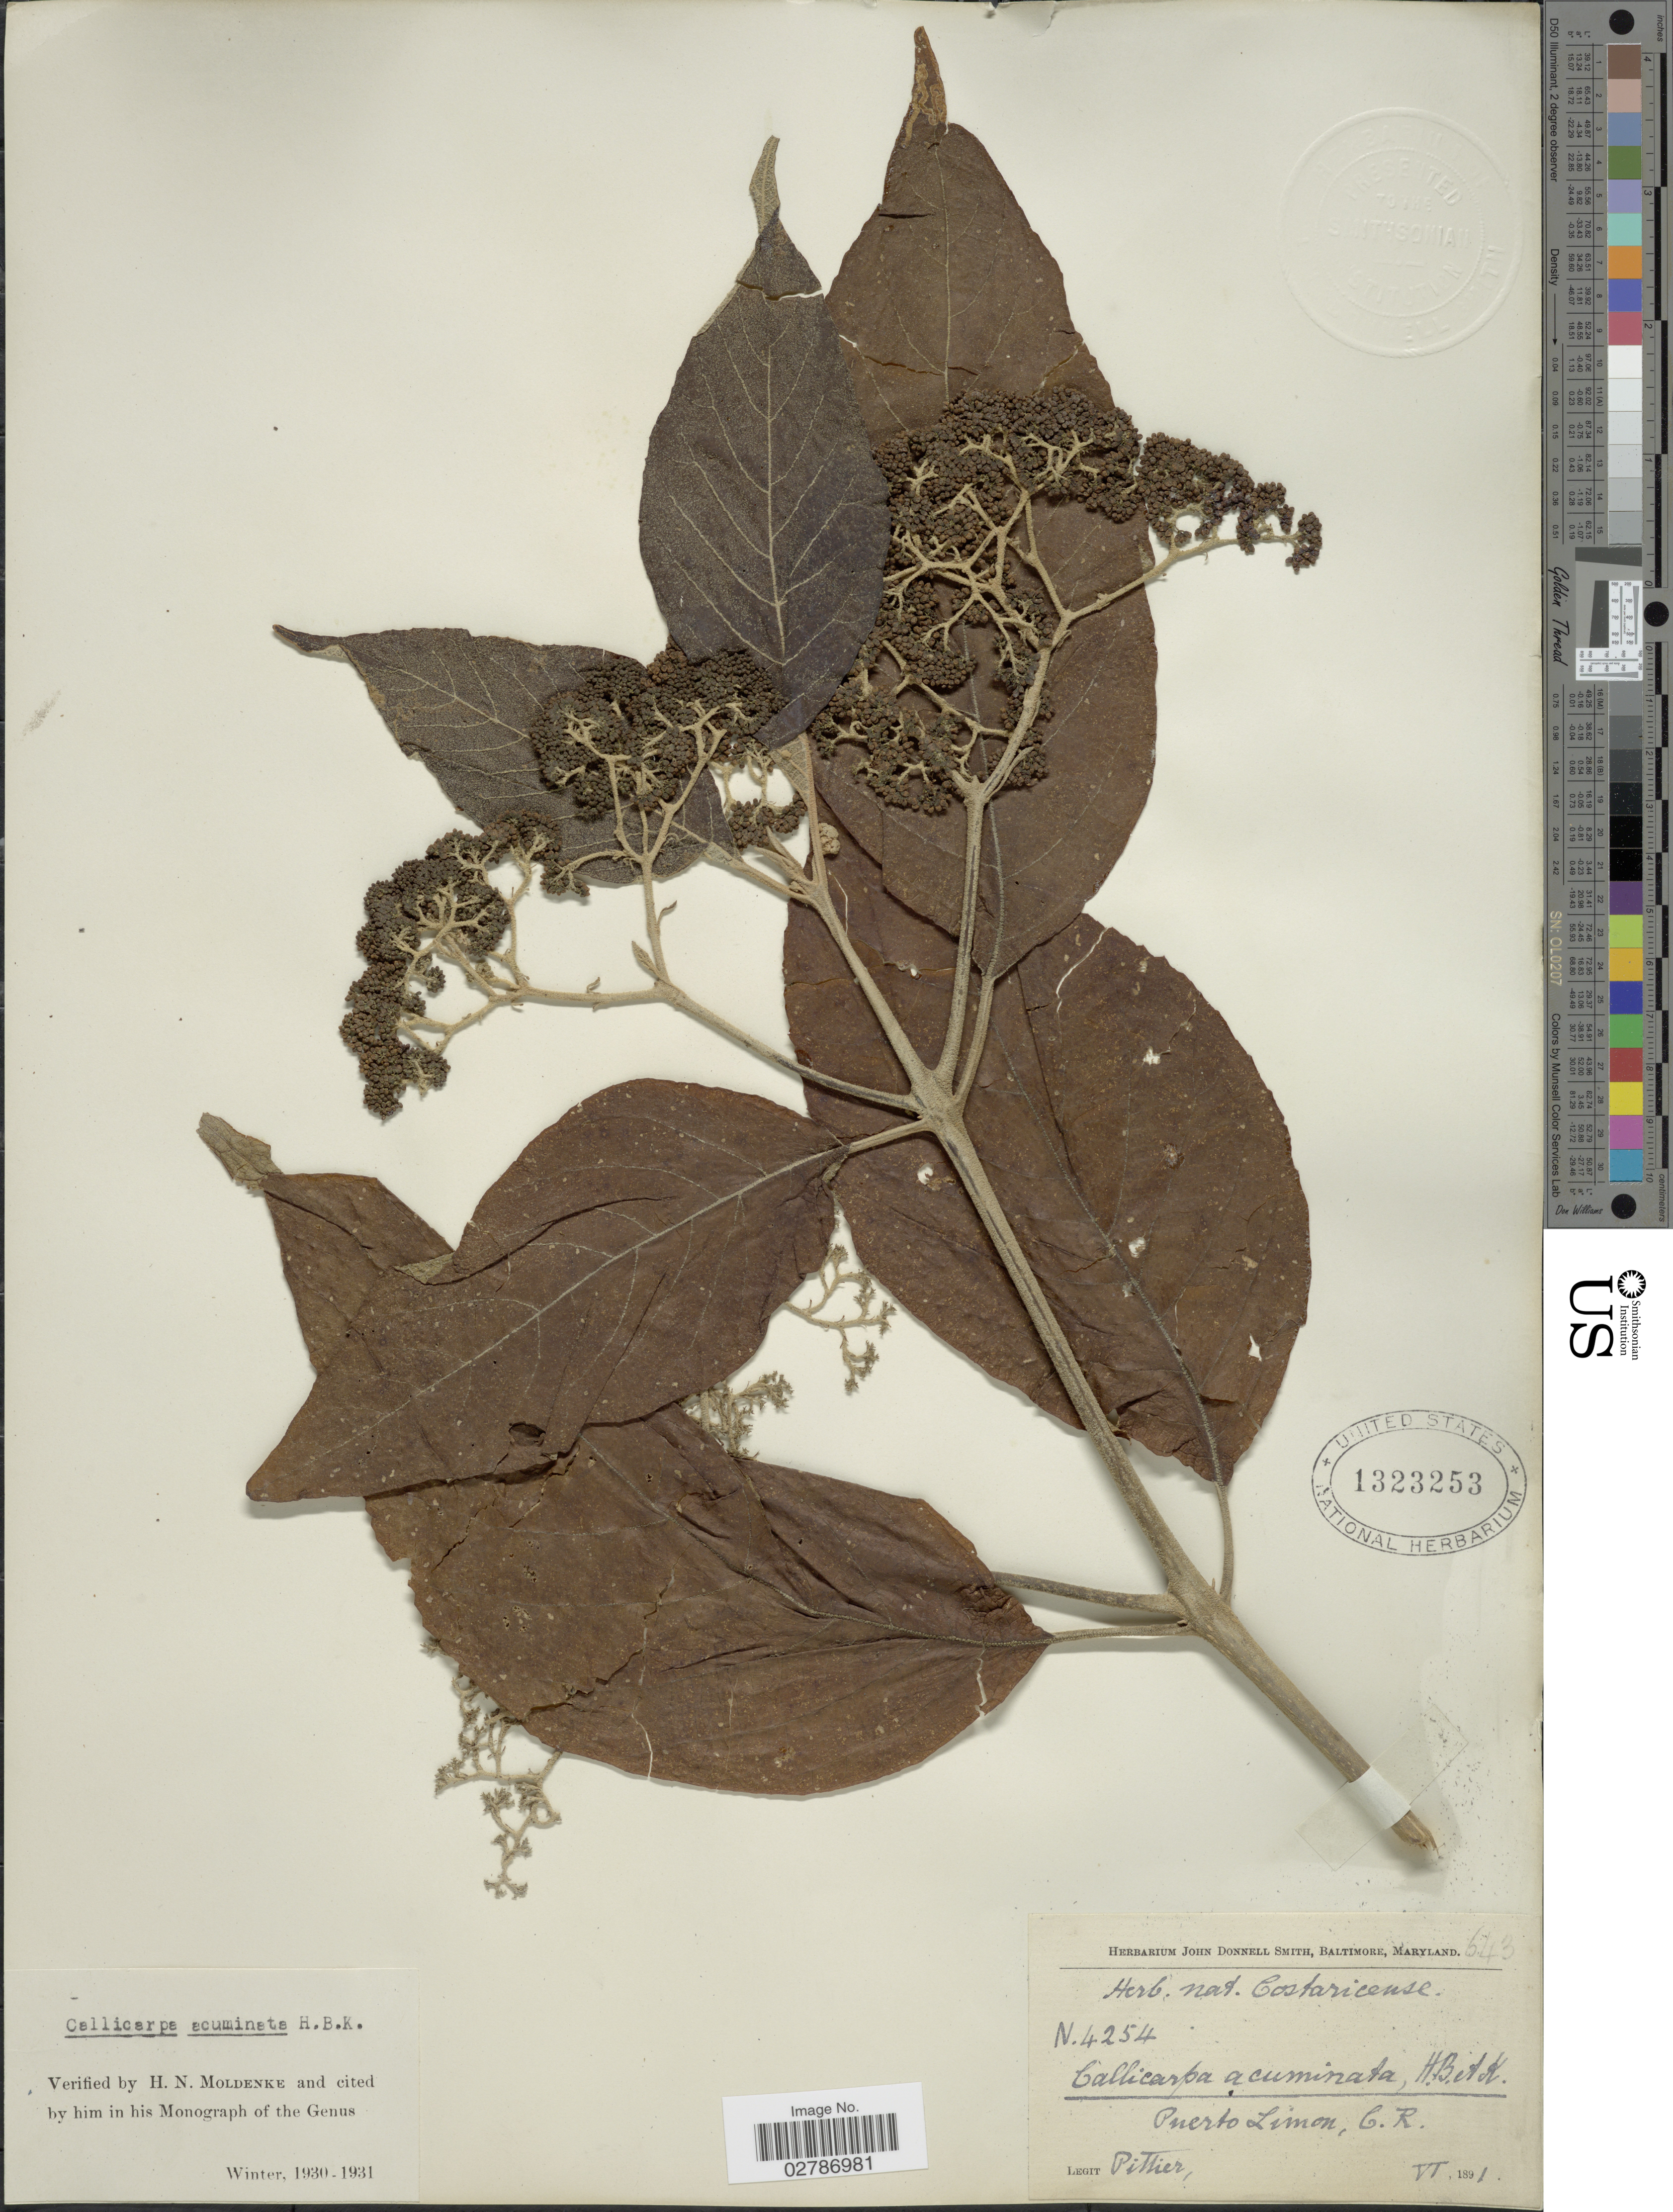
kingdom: Plantae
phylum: Tracheophyta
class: Magnoliopsida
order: Lamiales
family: Lamiaceae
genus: Callicarpa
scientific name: Callicarpa acuminata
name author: Kunth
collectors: Pittier, --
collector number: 4254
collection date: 1891-06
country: Costa Rica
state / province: Limón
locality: Puerto Limon.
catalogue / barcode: US 1323253